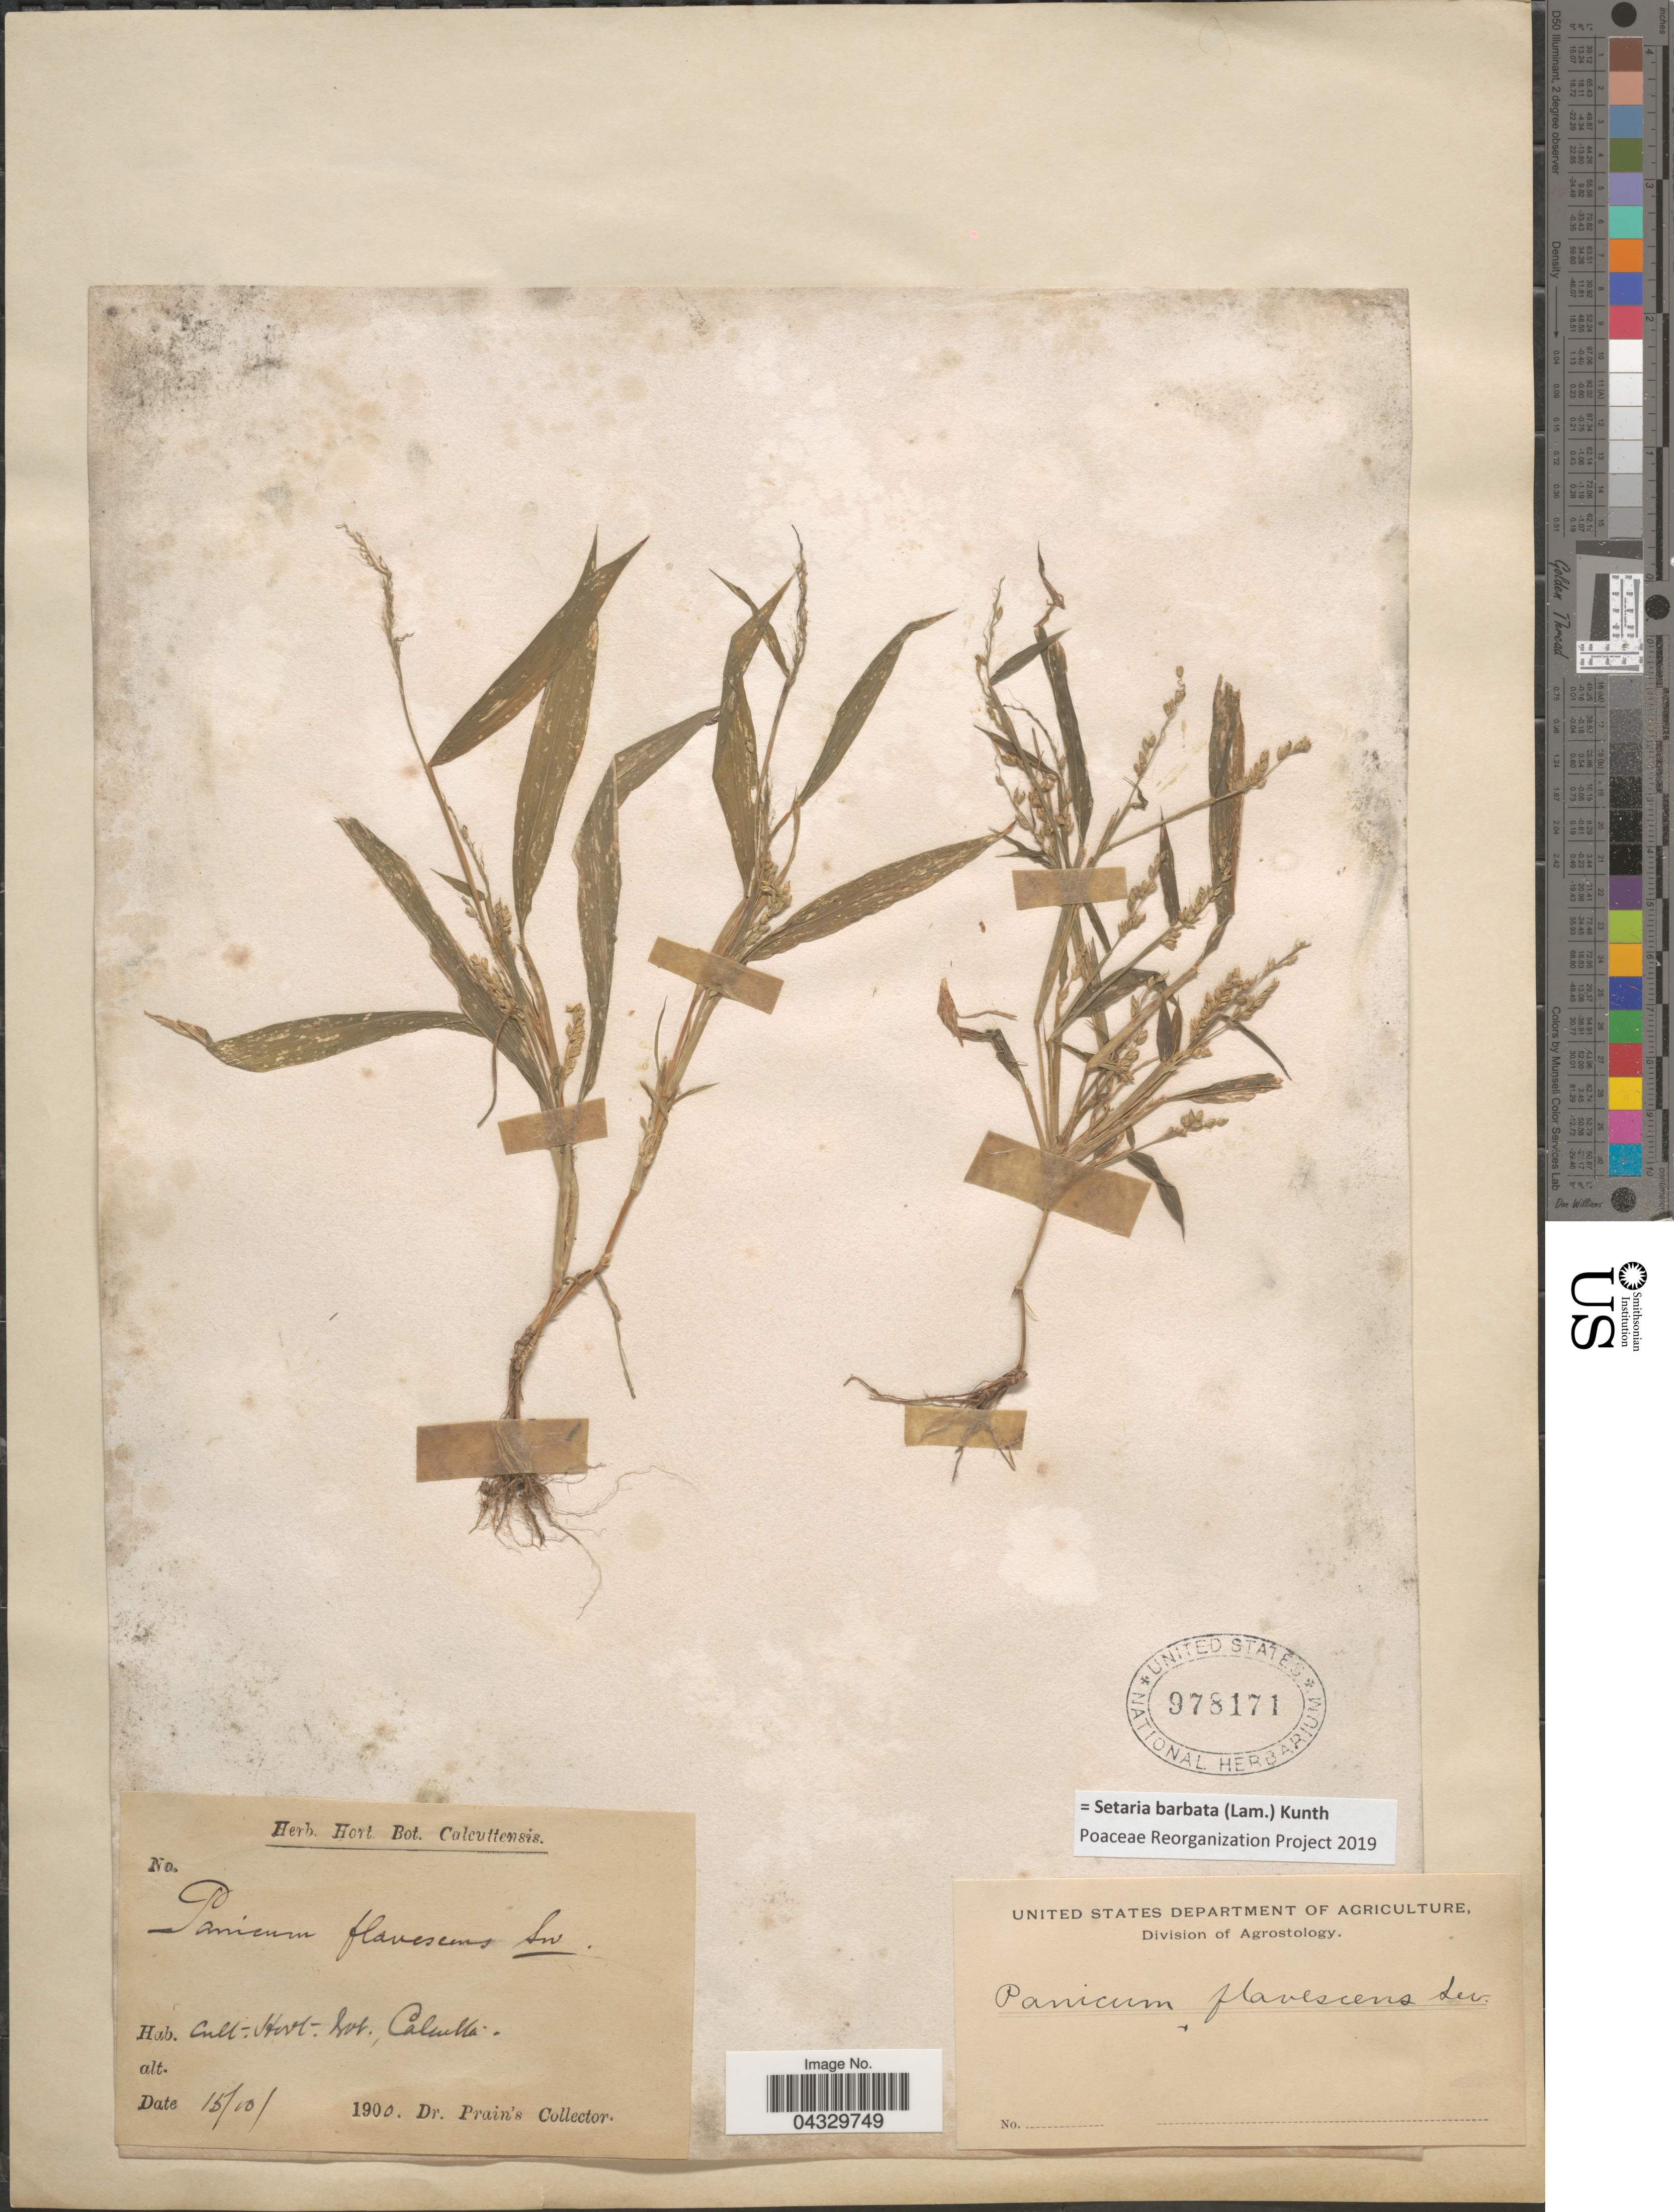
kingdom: Plantae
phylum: Tracheophyta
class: Liliopsida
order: Poales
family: Poaceae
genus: Setaria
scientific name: Setaria barbata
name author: (Lam.) Kunth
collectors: Dr. Prain's collector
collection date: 1900-10-15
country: India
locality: Cult. Hort. Bot., Calcutta.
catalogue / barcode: US 978171